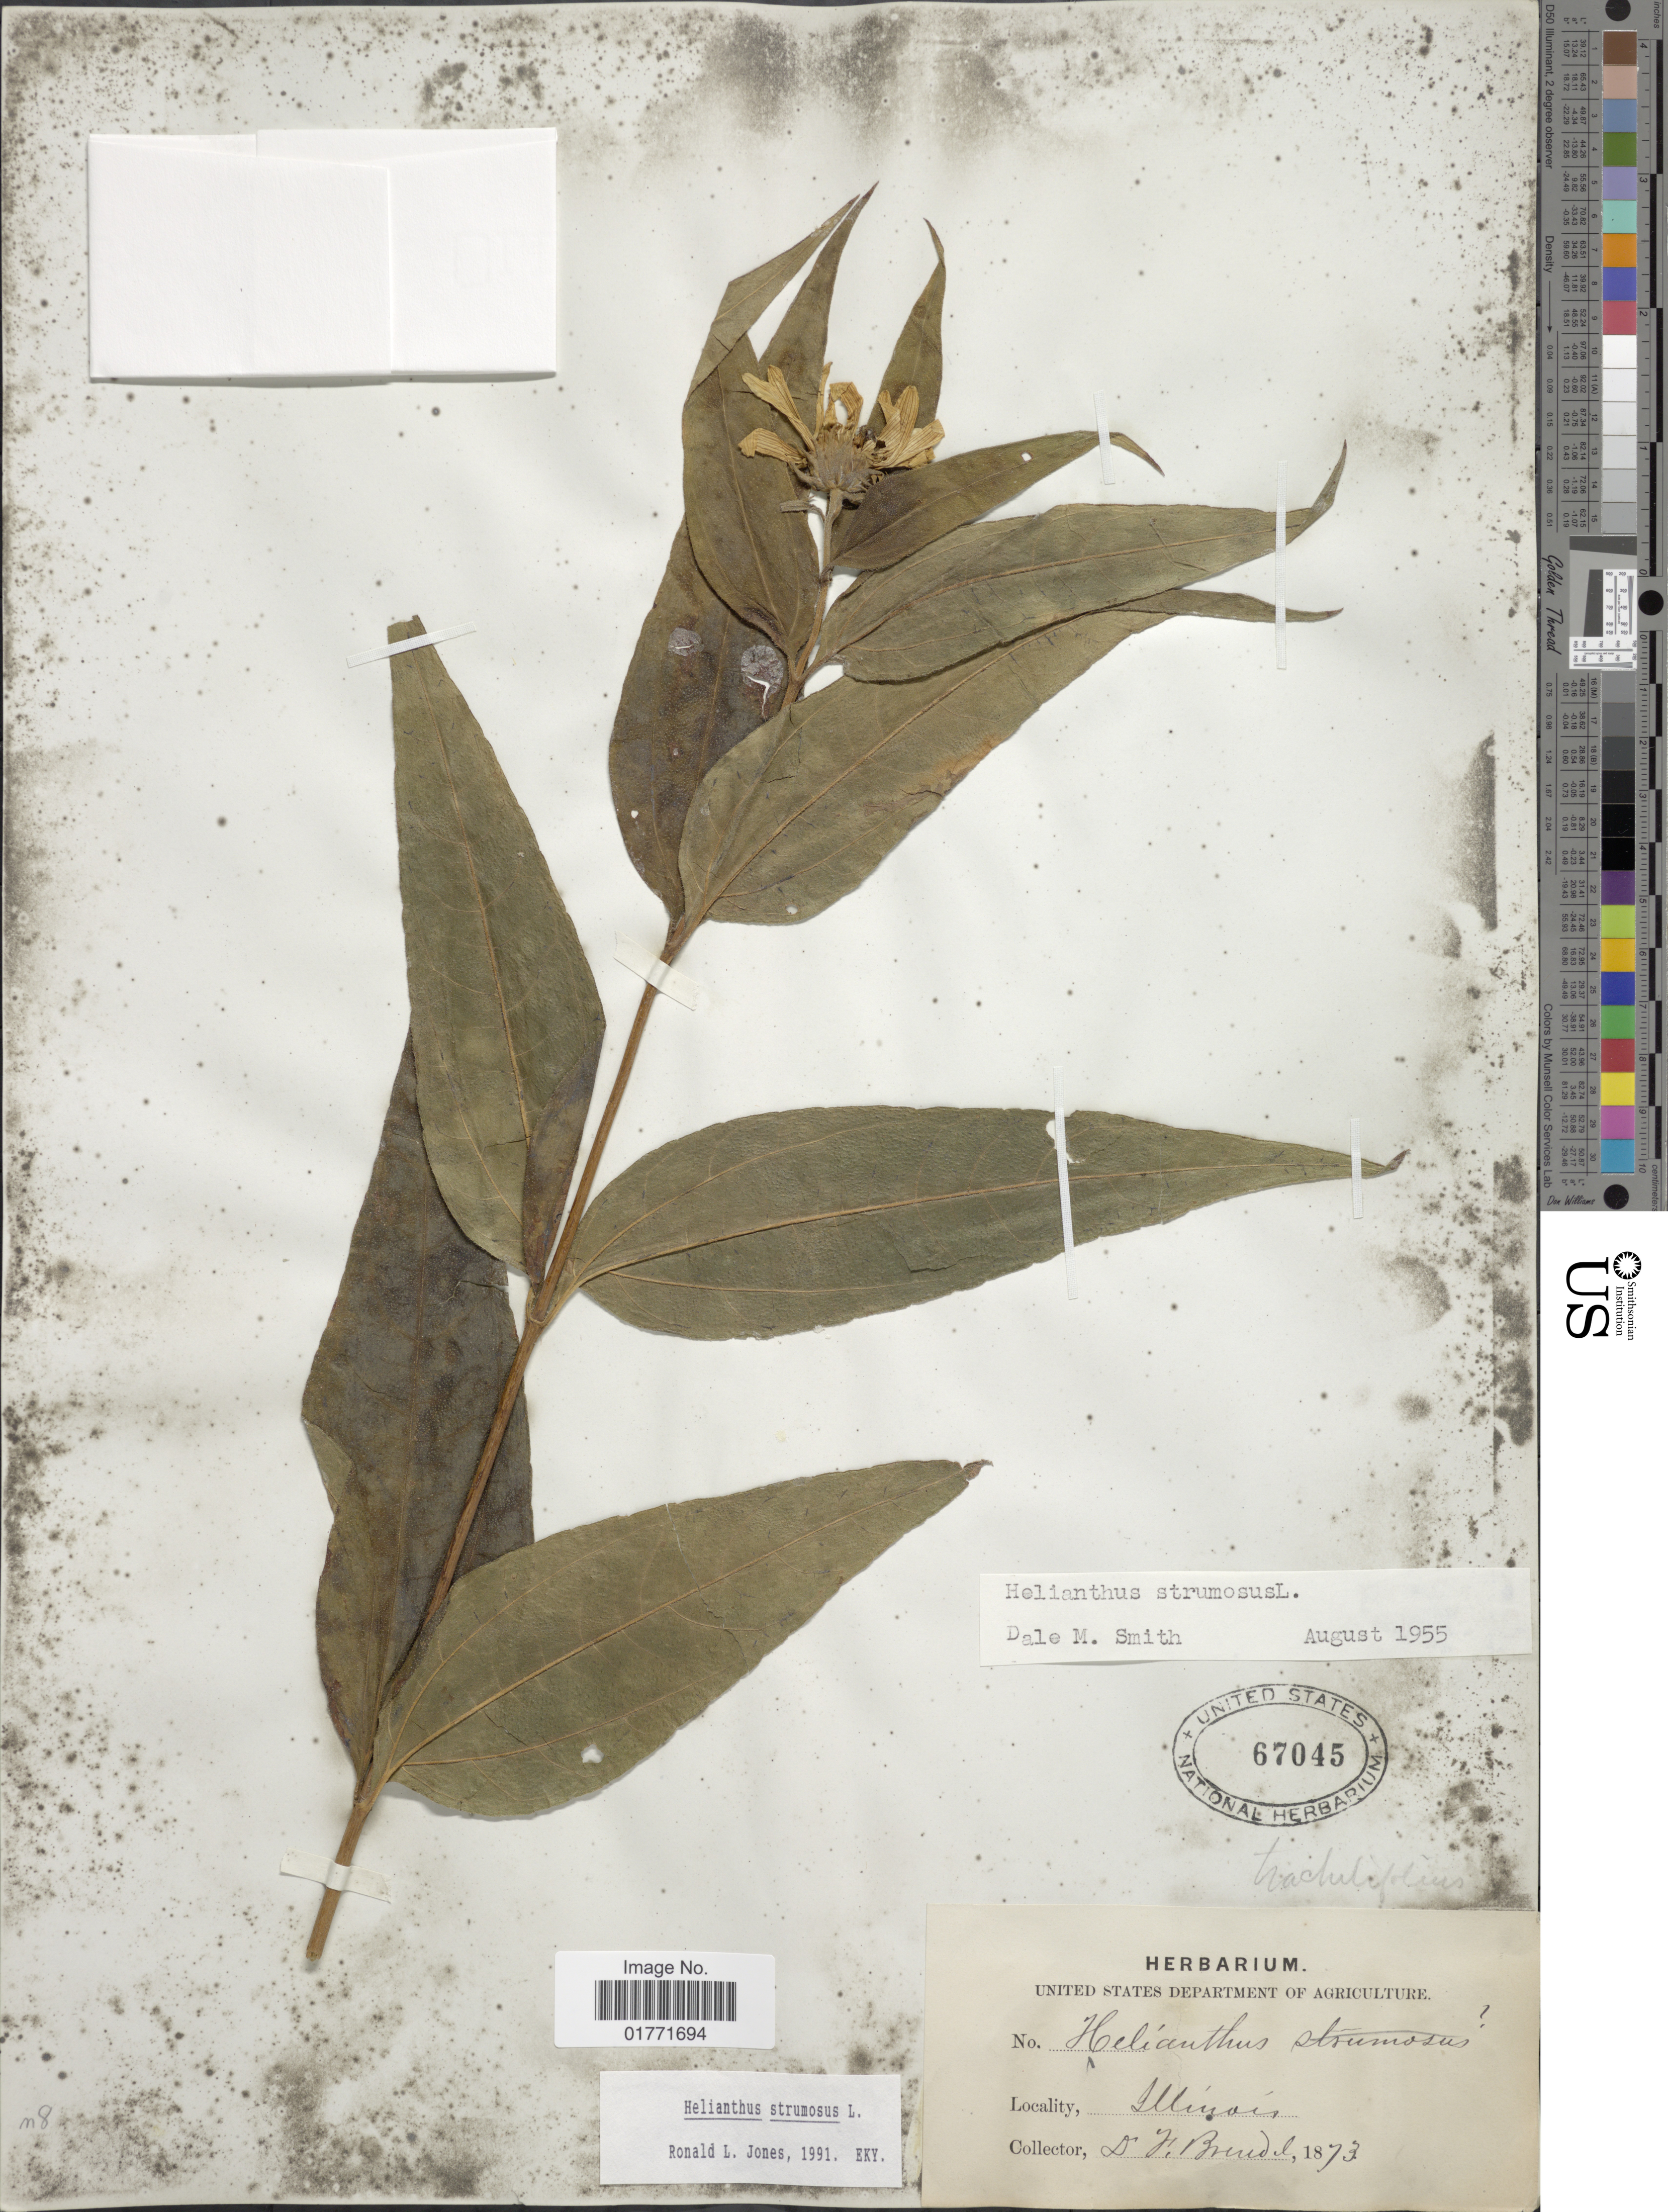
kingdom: Plantae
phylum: Tracheophyta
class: Magnoliopsida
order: Asterales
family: Asteraceae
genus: Helianthus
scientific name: Helianthus strumosus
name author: L.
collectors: F. Brendel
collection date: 1873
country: United States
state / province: Illinois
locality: Illinois.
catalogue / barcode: US 67045